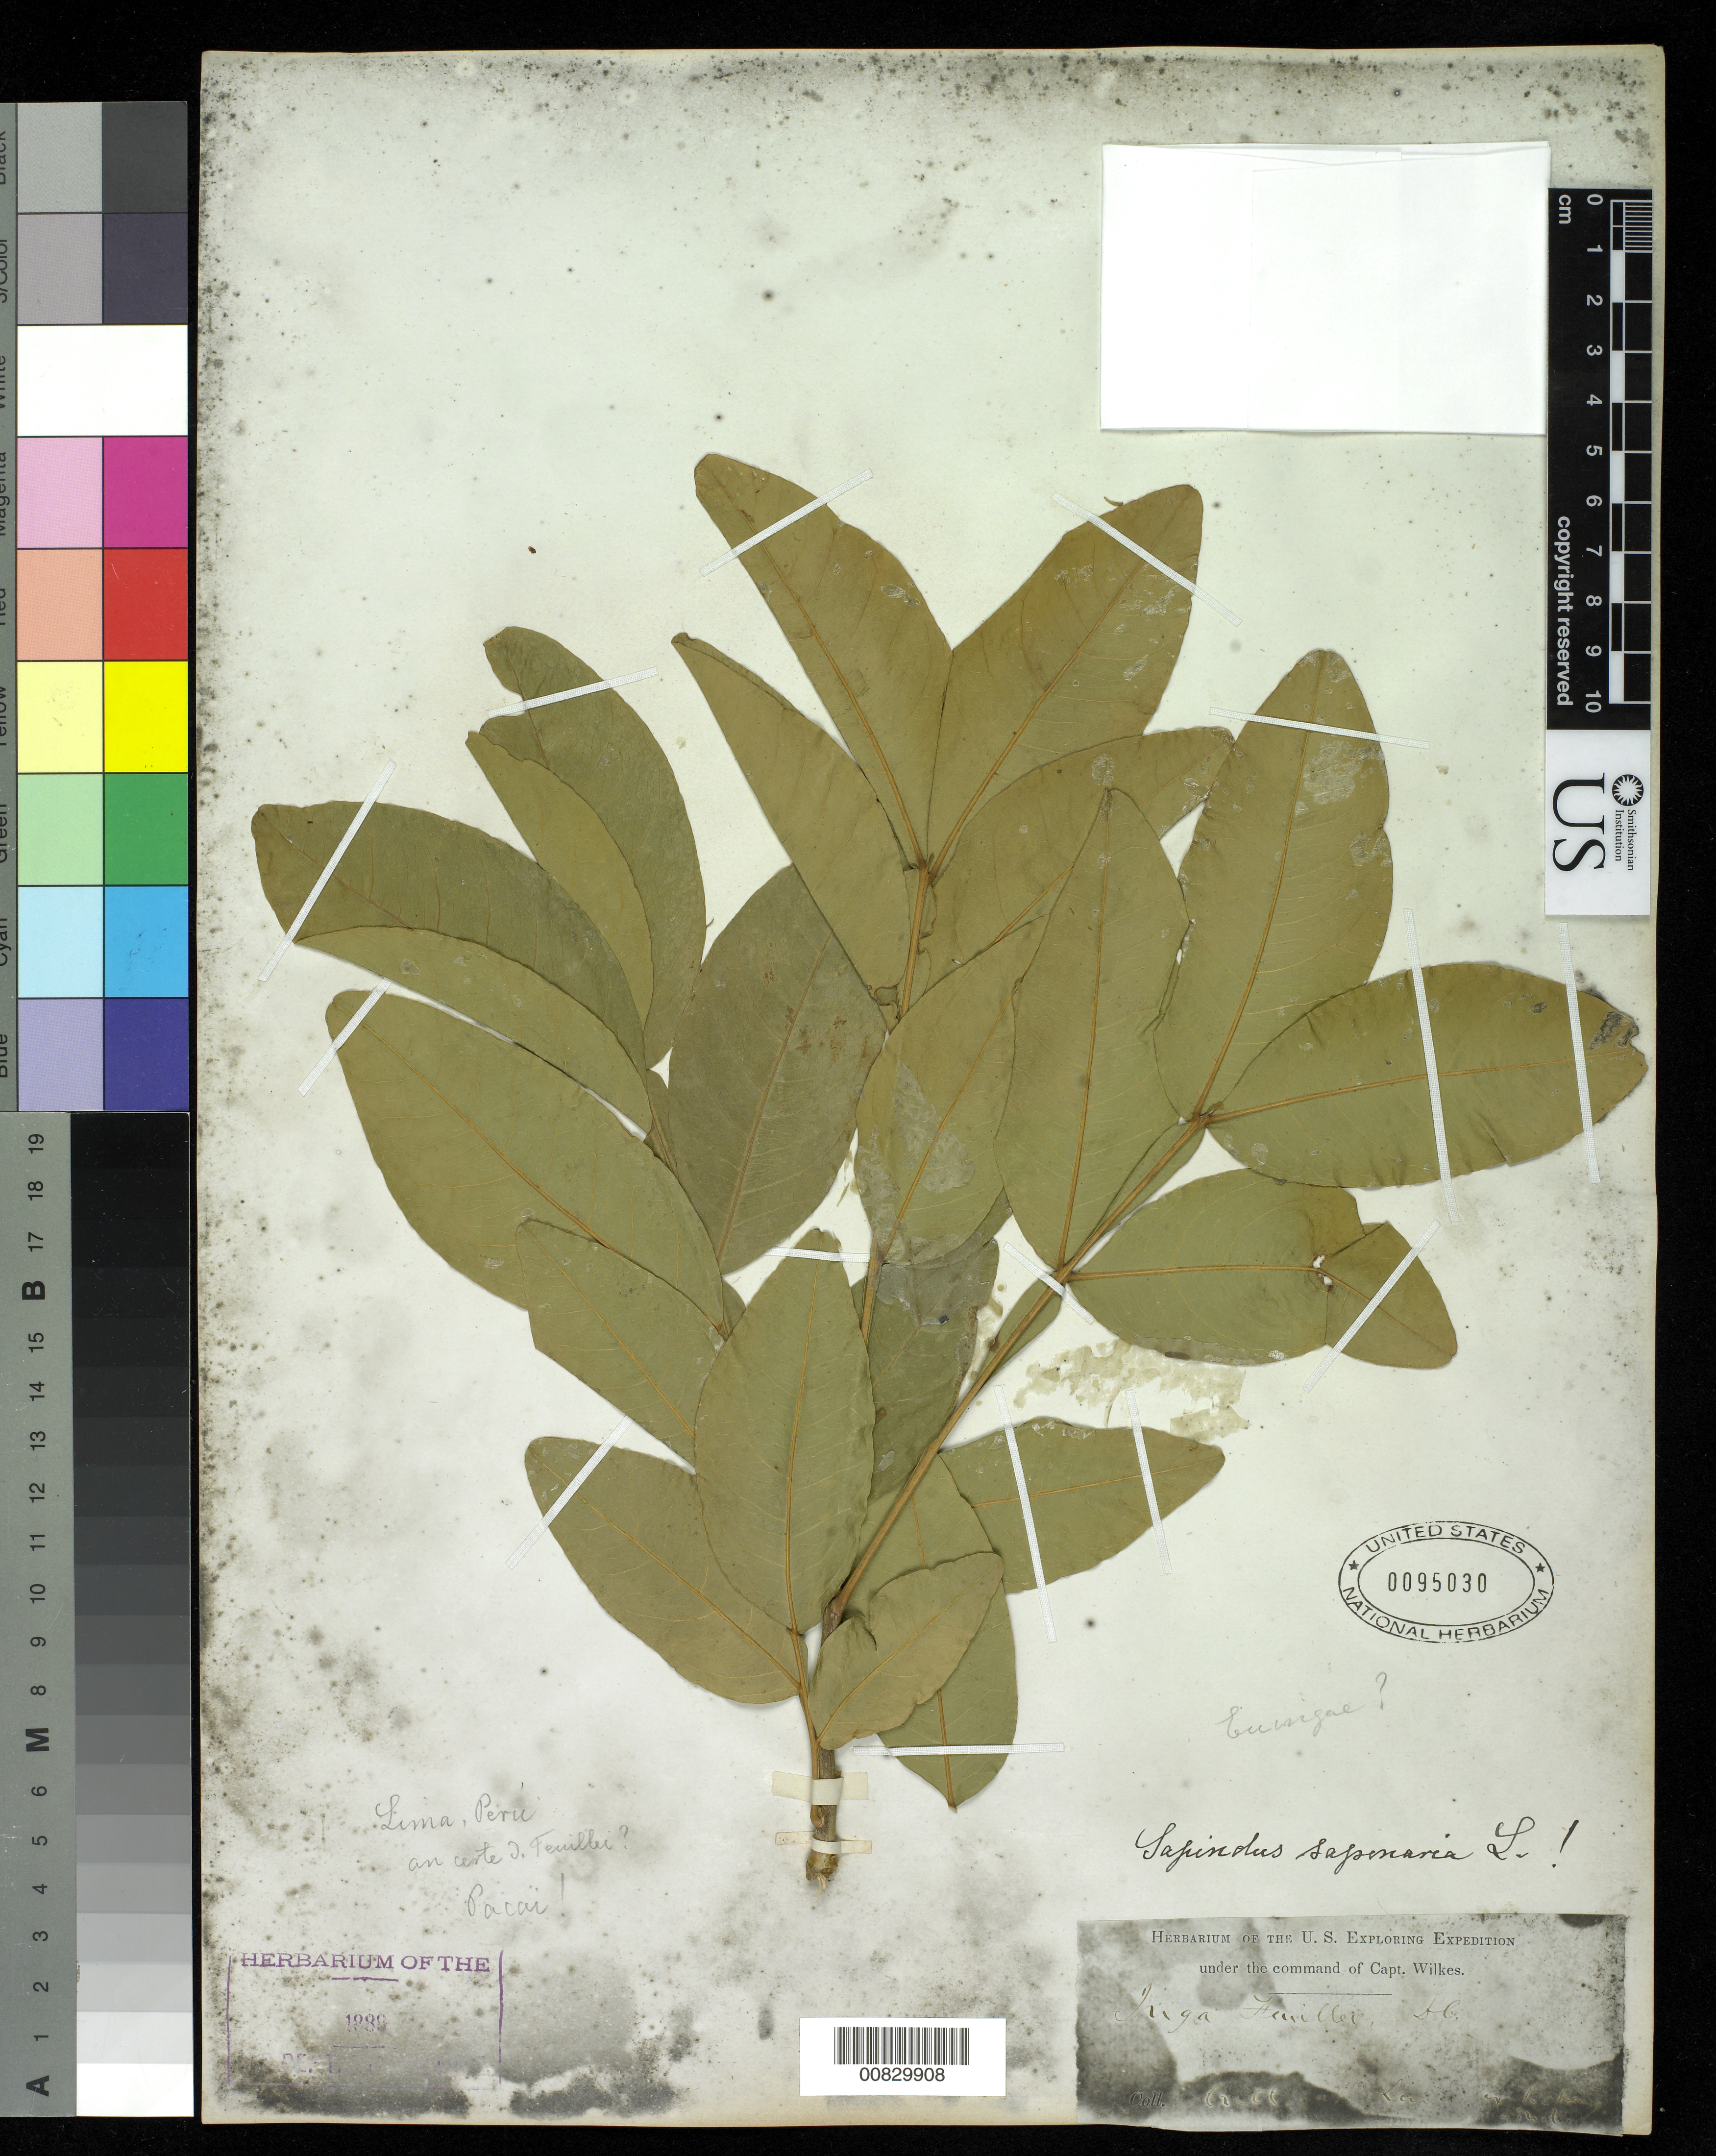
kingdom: Plantae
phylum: Tracheophyta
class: Magnoliopsida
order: Sapindales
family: Sapindaceae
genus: Sapindus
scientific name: Sapindus saponaria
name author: L.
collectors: Wilkes Explor. Exped.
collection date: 1838/1842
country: Peru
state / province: Lima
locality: Cultivated at Lima (?)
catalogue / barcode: US 95030